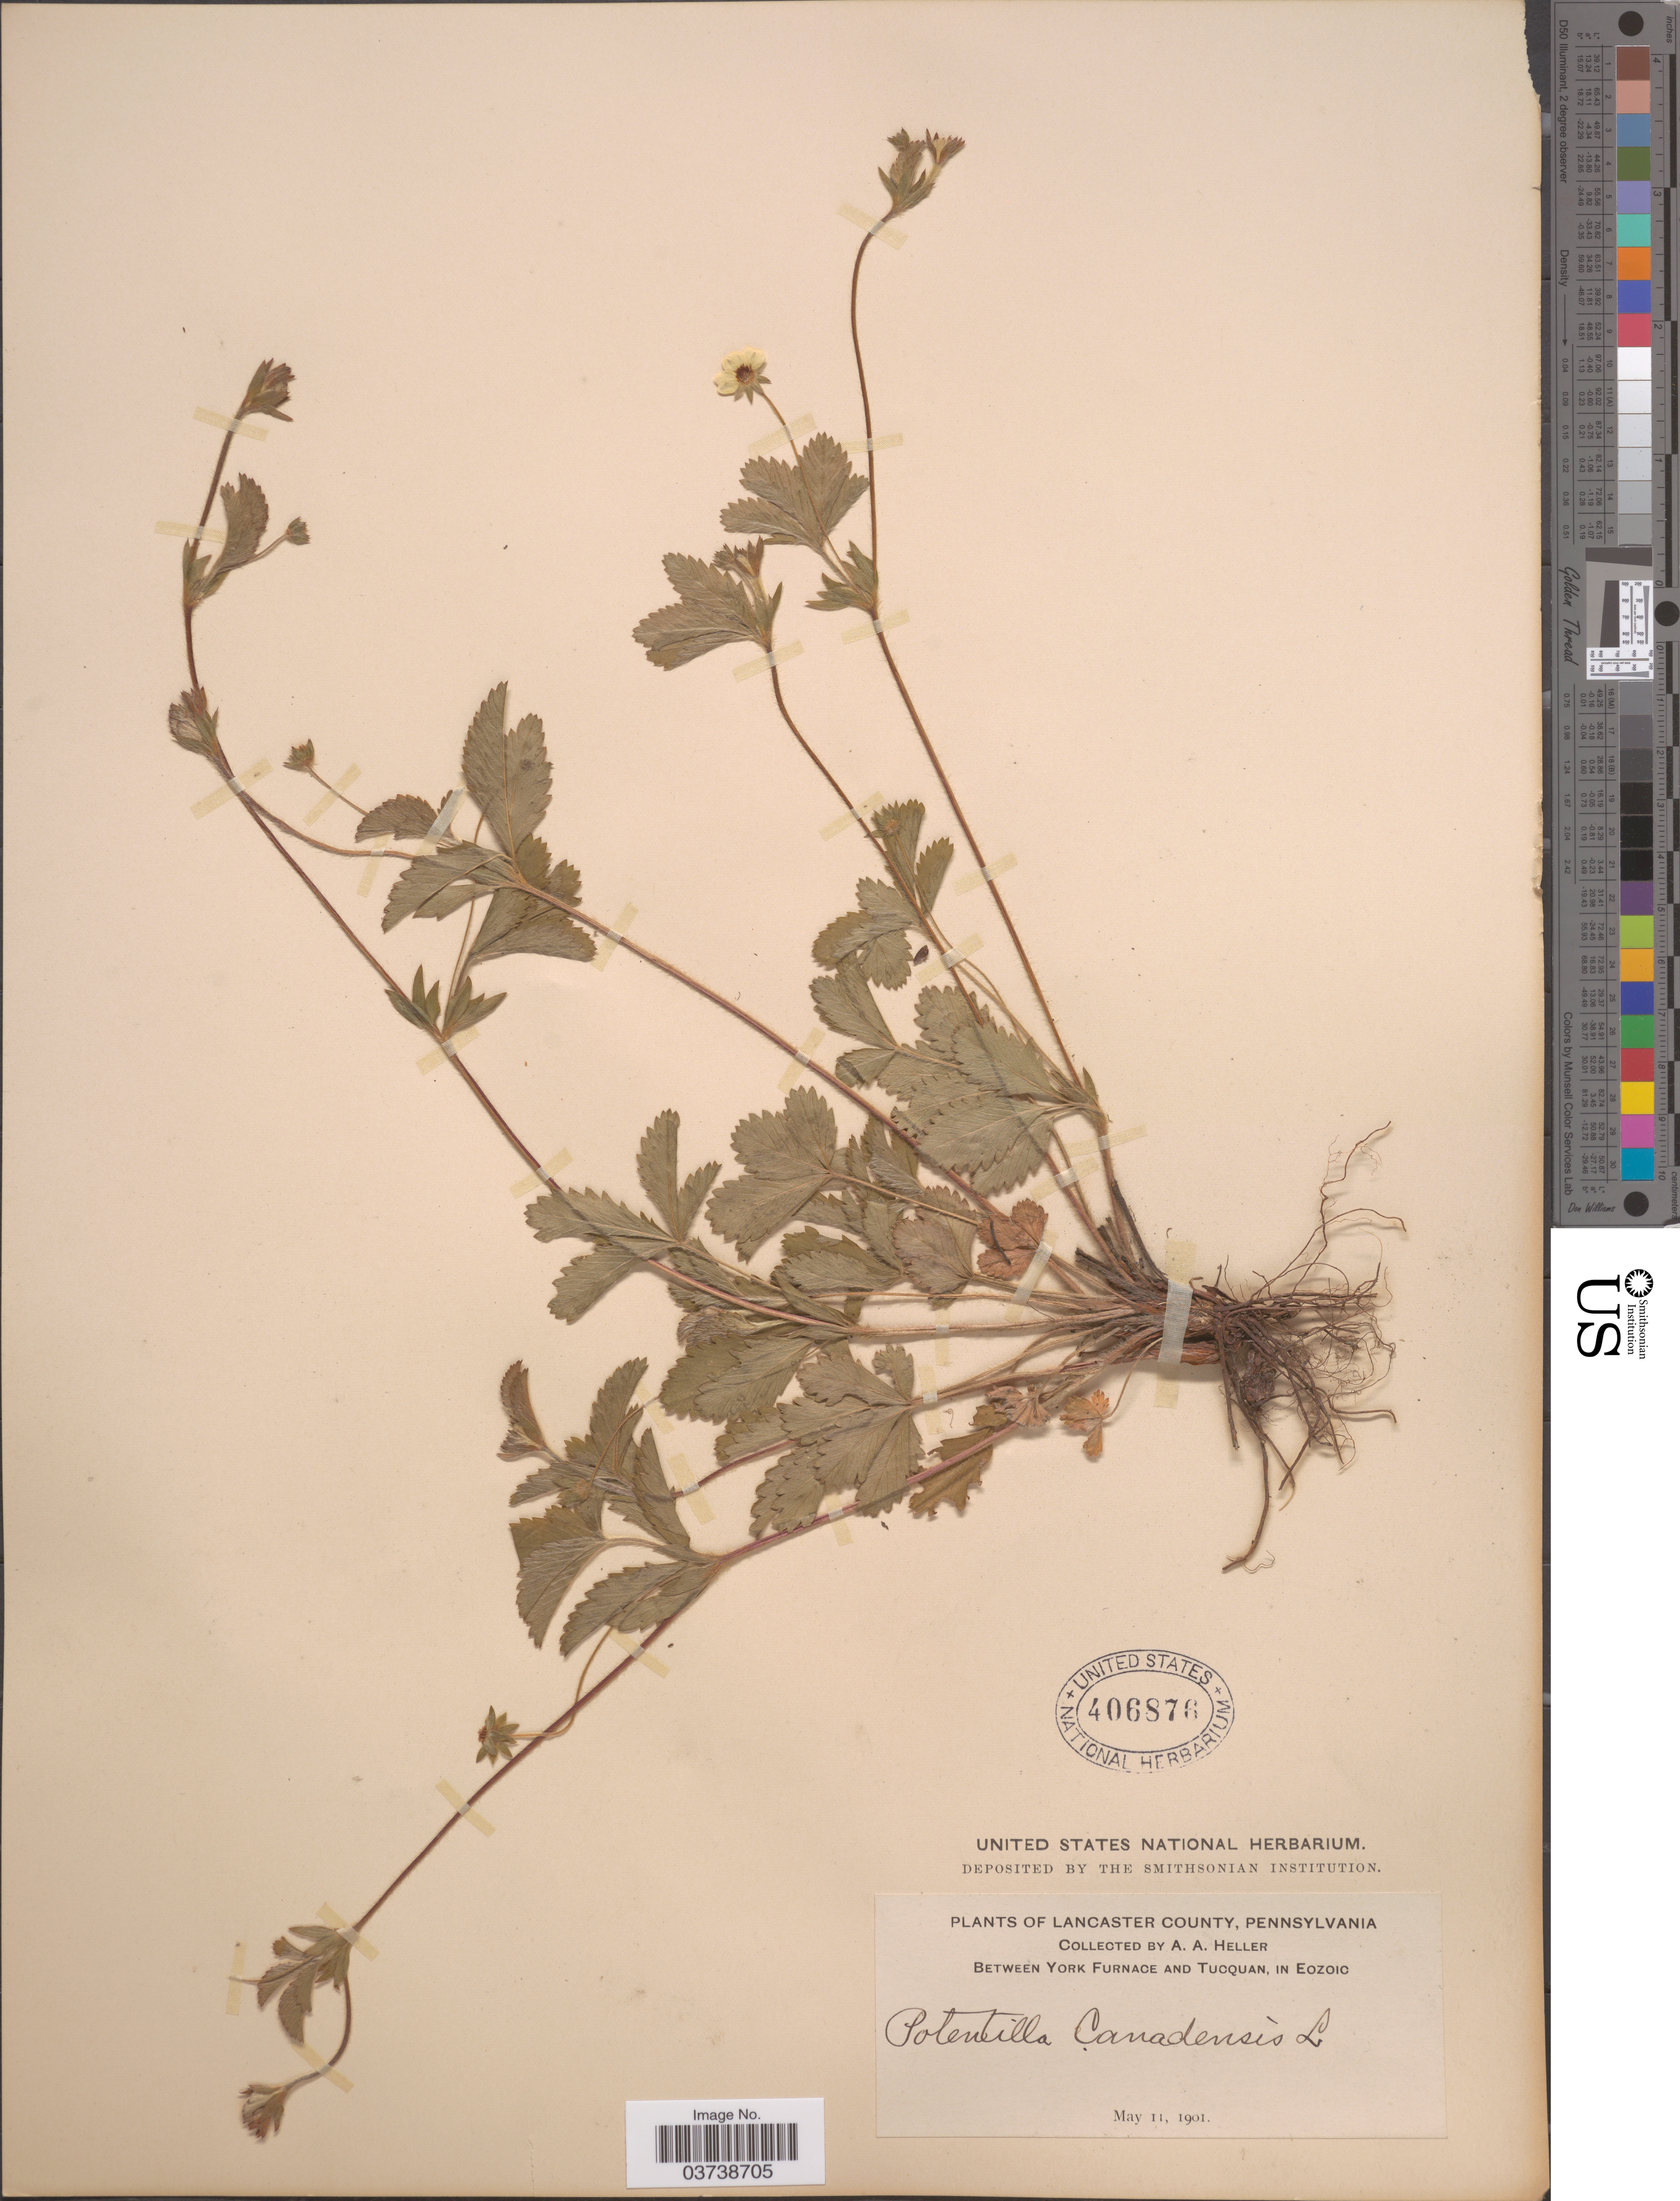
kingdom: Plantae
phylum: Tracheophyta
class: Magnoliopsida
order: Rosales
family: Rosaceae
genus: Potentilla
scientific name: Potentilla canadensis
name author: L.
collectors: A. A. Heller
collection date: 1901-05-11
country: United States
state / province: Pennsylvania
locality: Lancaster County. Between York Furnace and Tucquan, in Eozoic.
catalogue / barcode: US 406876